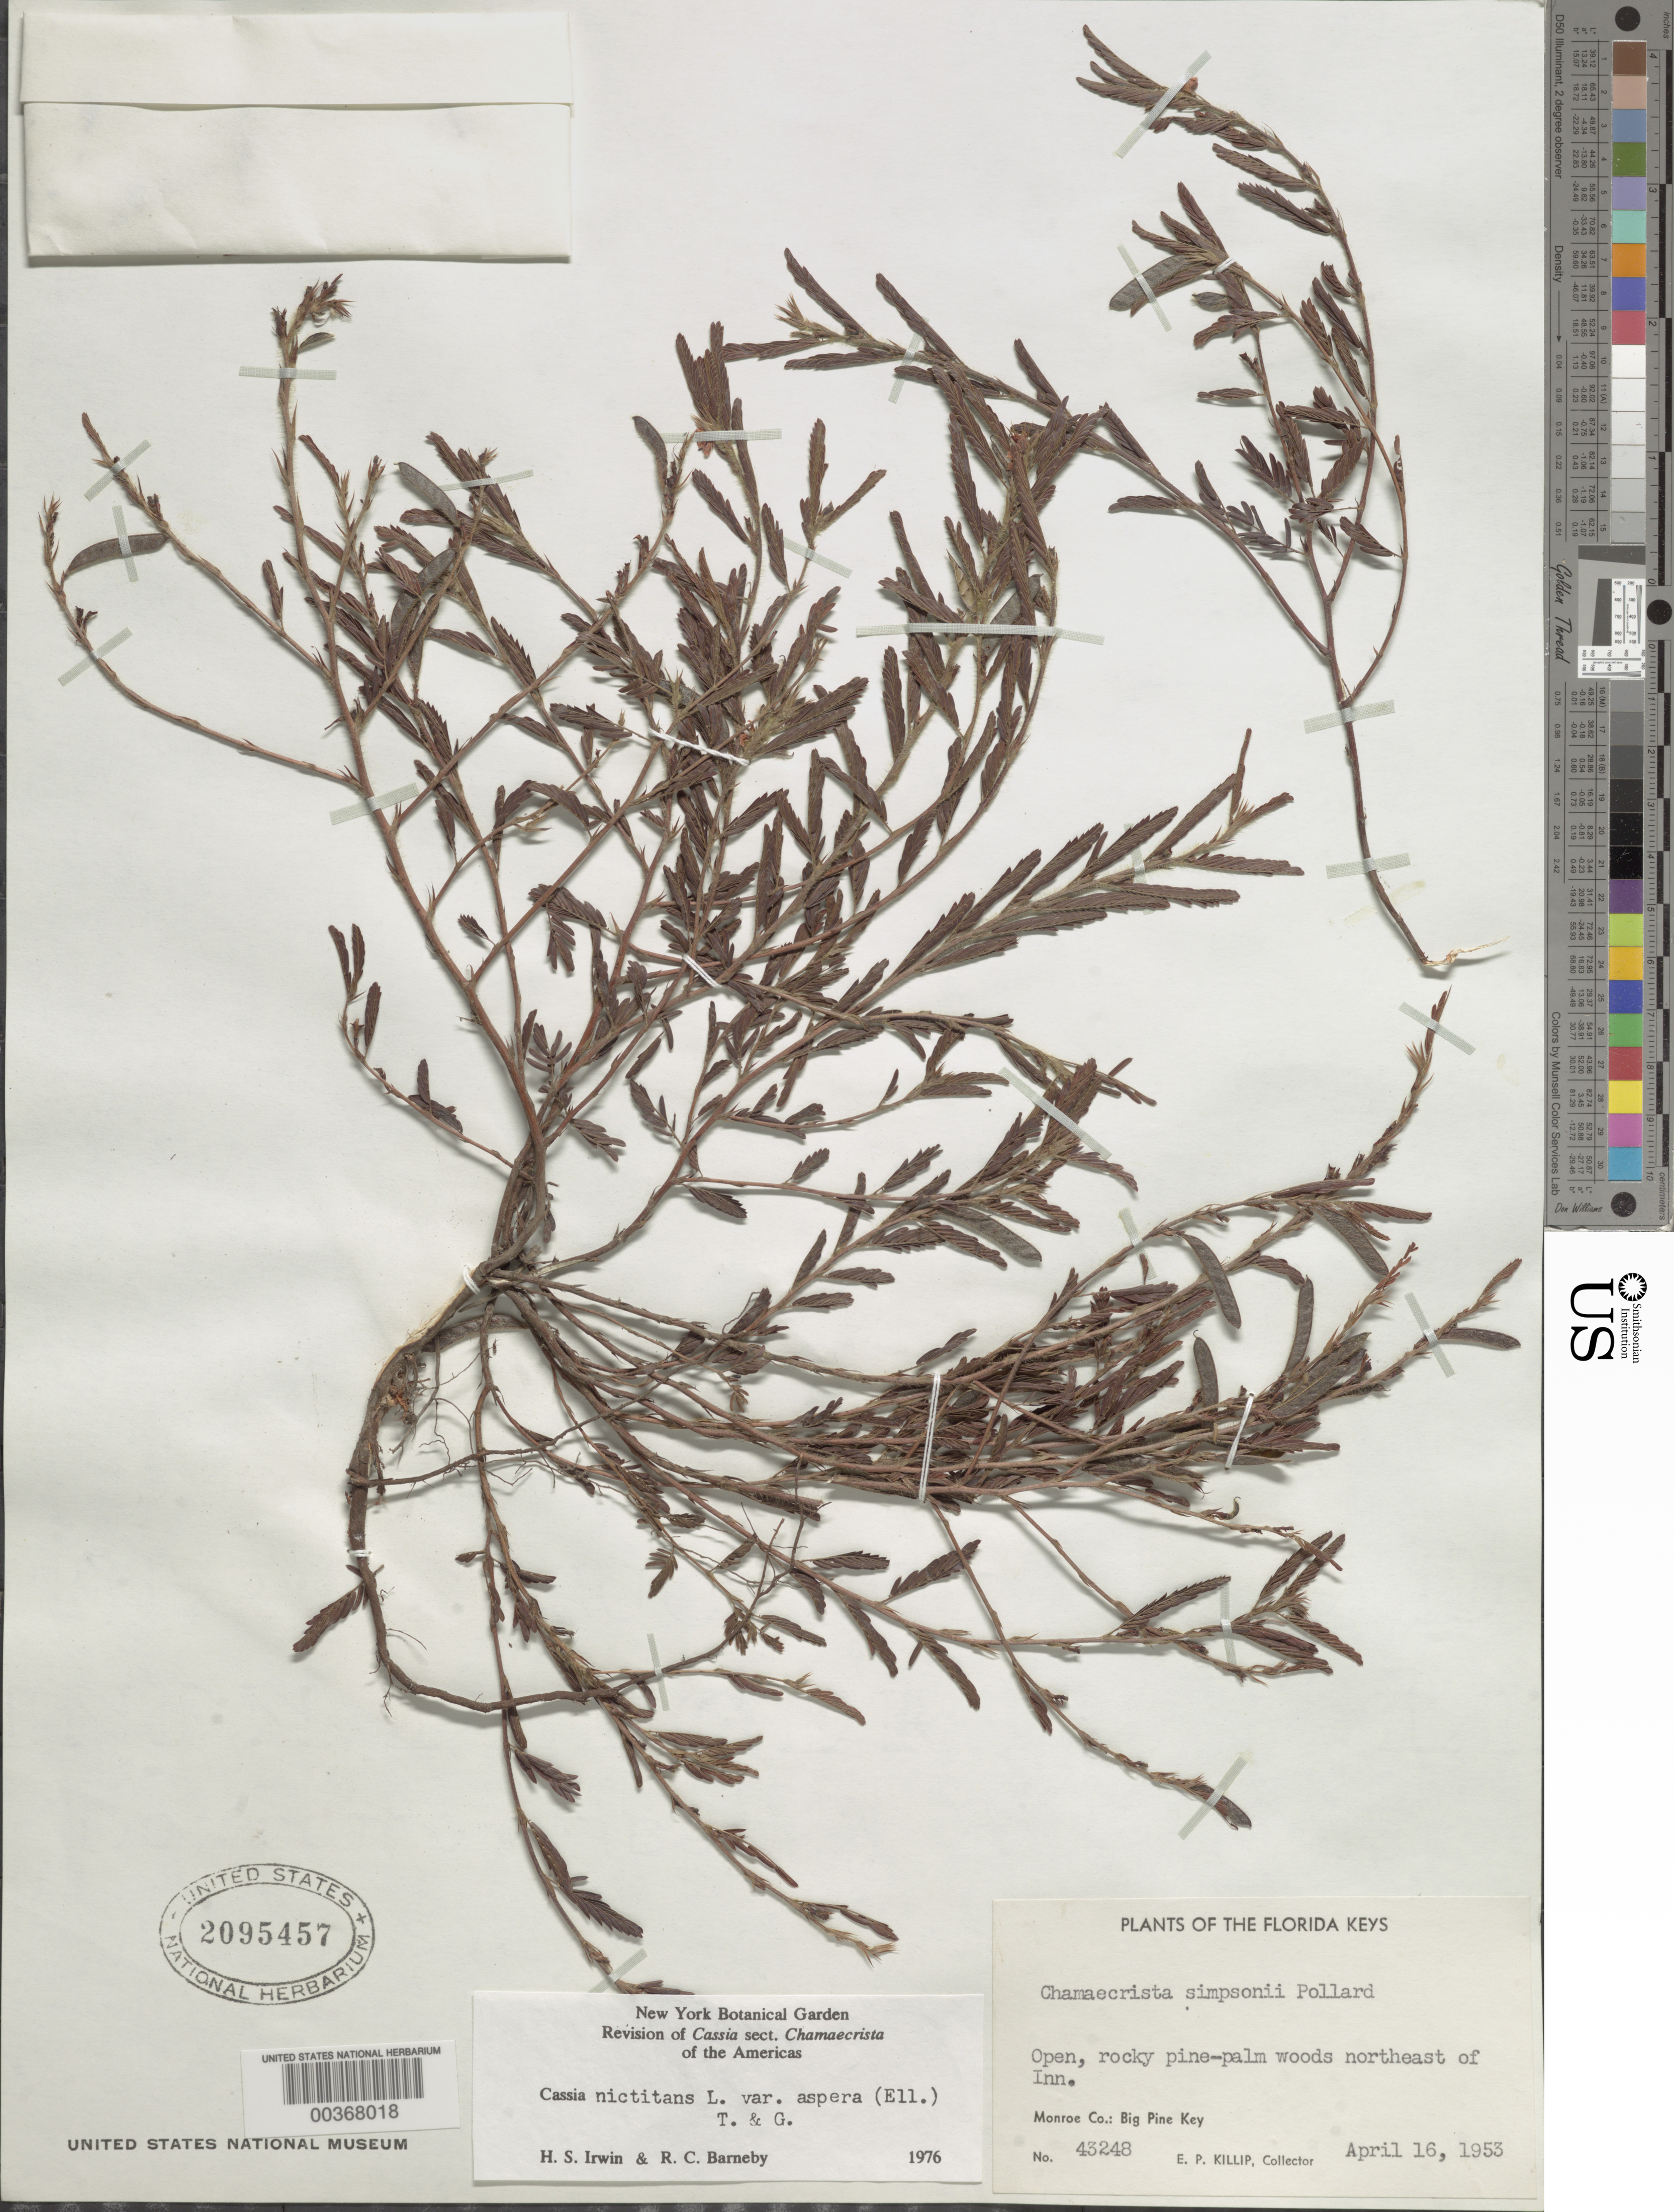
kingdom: Plantae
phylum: Tracheophyta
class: Magnoliopsida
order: Fabales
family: Fabaceae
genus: Chamaecrista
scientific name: Chamaecrista nictitans var. aspera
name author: (Muhl. ex Elliot) H.S. Irwin & Barneby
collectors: E. P. Killip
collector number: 43248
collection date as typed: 16 Apr 1953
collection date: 1953-04-16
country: United States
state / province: Florida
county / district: Monroe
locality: Big pine key, ne of inn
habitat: Open, rocky pine-palm woods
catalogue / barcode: US 2095457